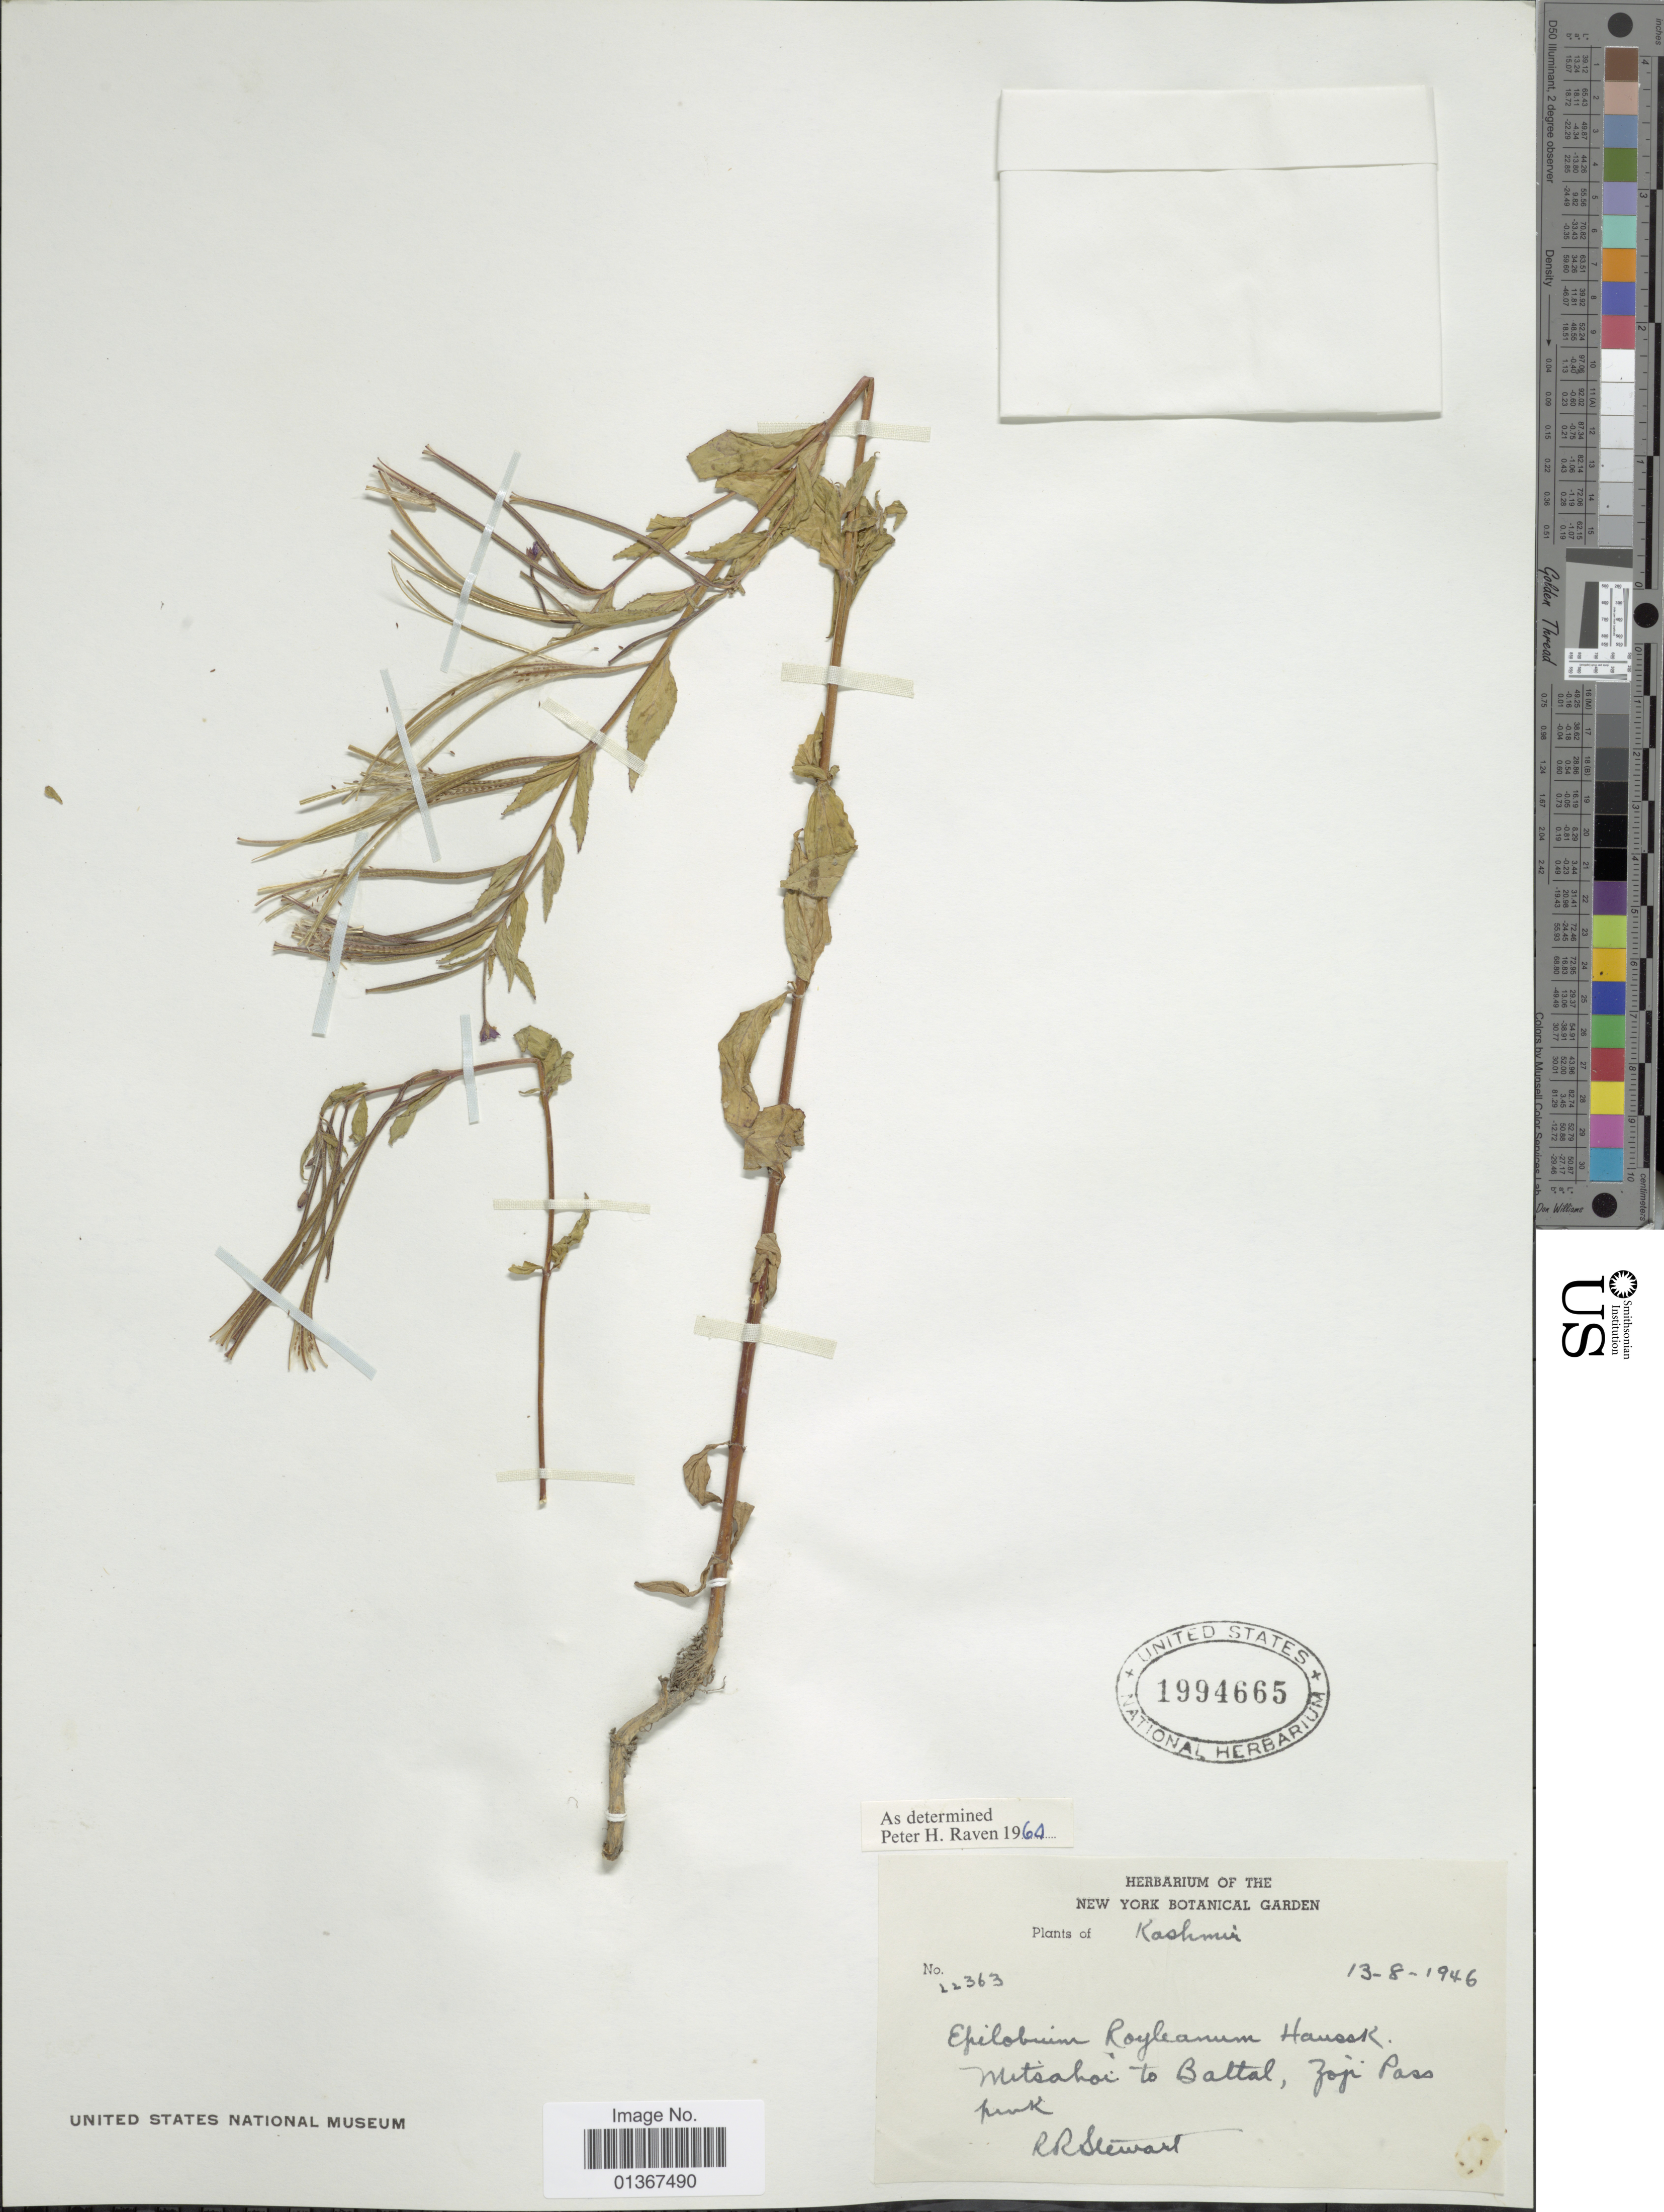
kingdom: Plantae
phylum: Tracheophyta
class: Magnoliopsida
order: Myrtales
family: Onagraceae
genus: Epilobium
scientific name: Epilobium royleanum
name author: Hausskn.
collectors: R. R. Stewart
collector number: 22363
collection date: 1946-08-13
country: India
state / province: Jammu and Kashmir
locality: Mitsahoi to Baltal, Zoji Pass.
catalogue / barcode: US 1994665